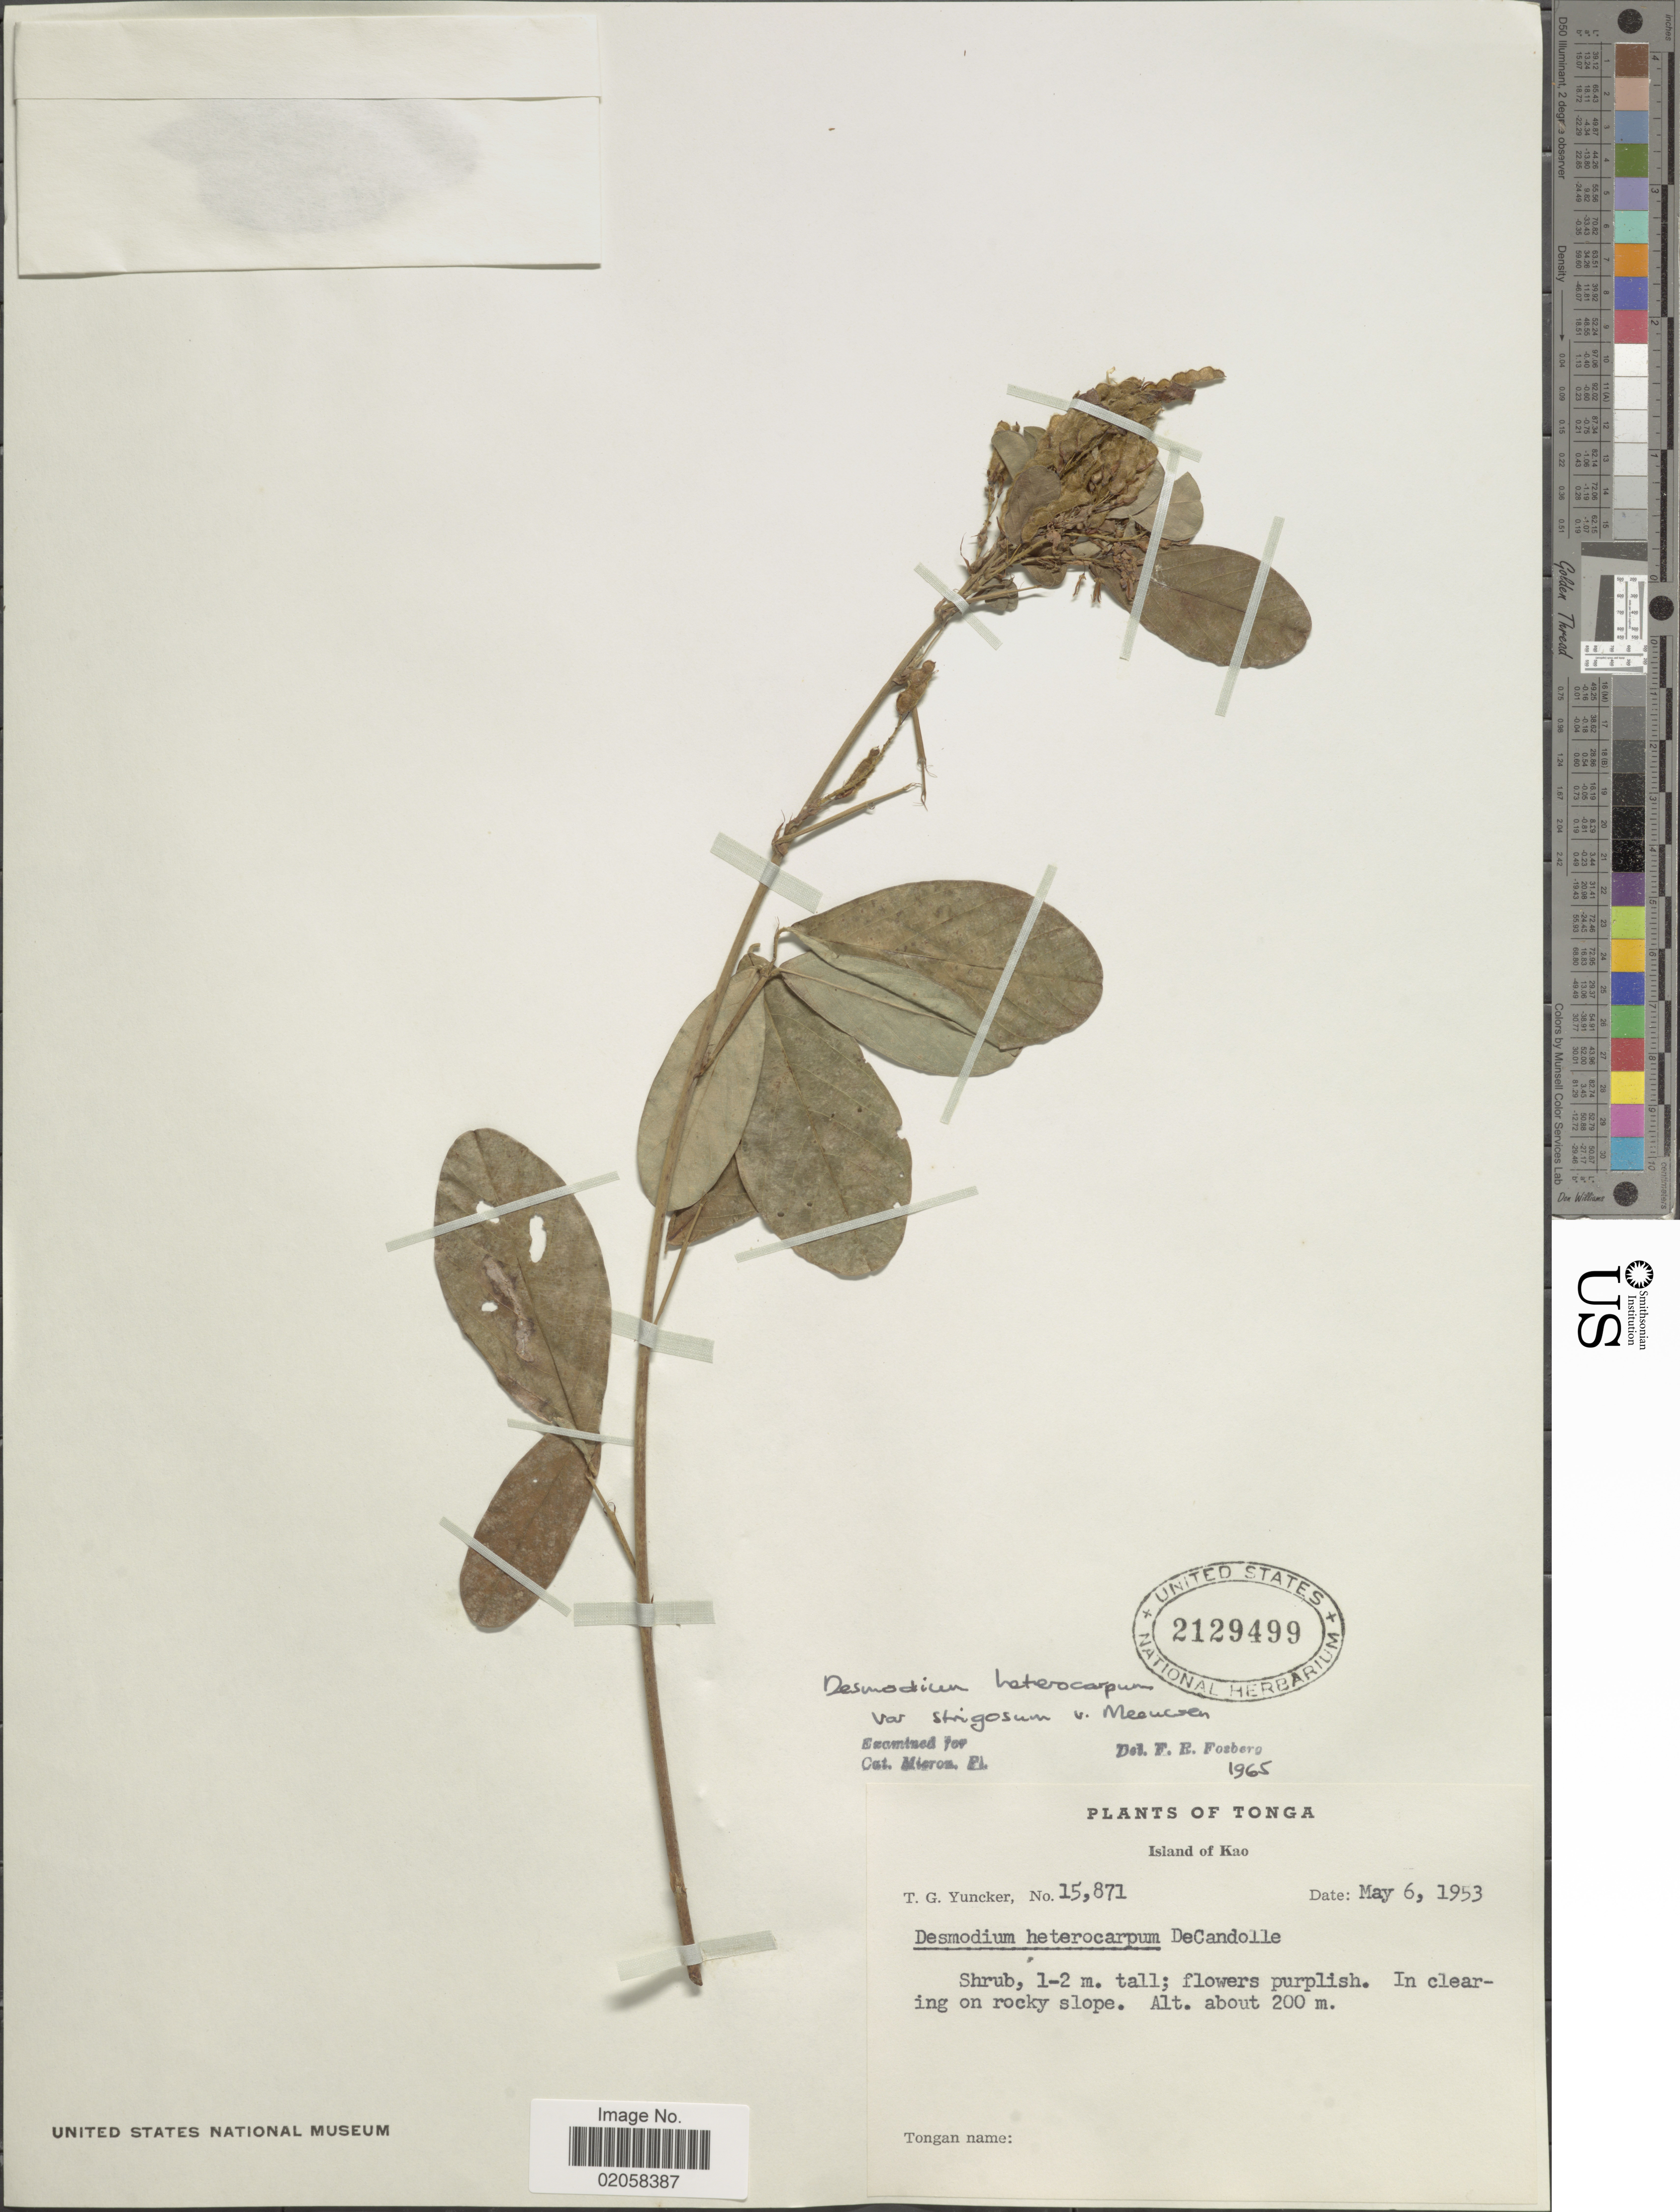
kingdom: Plantae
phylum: Tracheophyta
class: Magnoliopsida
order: Fabales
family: Fabaceae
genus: Grona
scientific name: Grona heterocarpos var. strigosa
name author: (Meeuwen) H. Ohashi & K. Ohashi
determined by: Strong, Mark T., (BOT), Smithsonian Institution - National Museum of Natural History (UNITED STATES)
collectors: T. G. Yuncker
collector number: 15871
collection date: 1953-05-06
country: Tonga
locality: Island of Kao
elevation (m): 200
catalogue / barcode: US 2129499